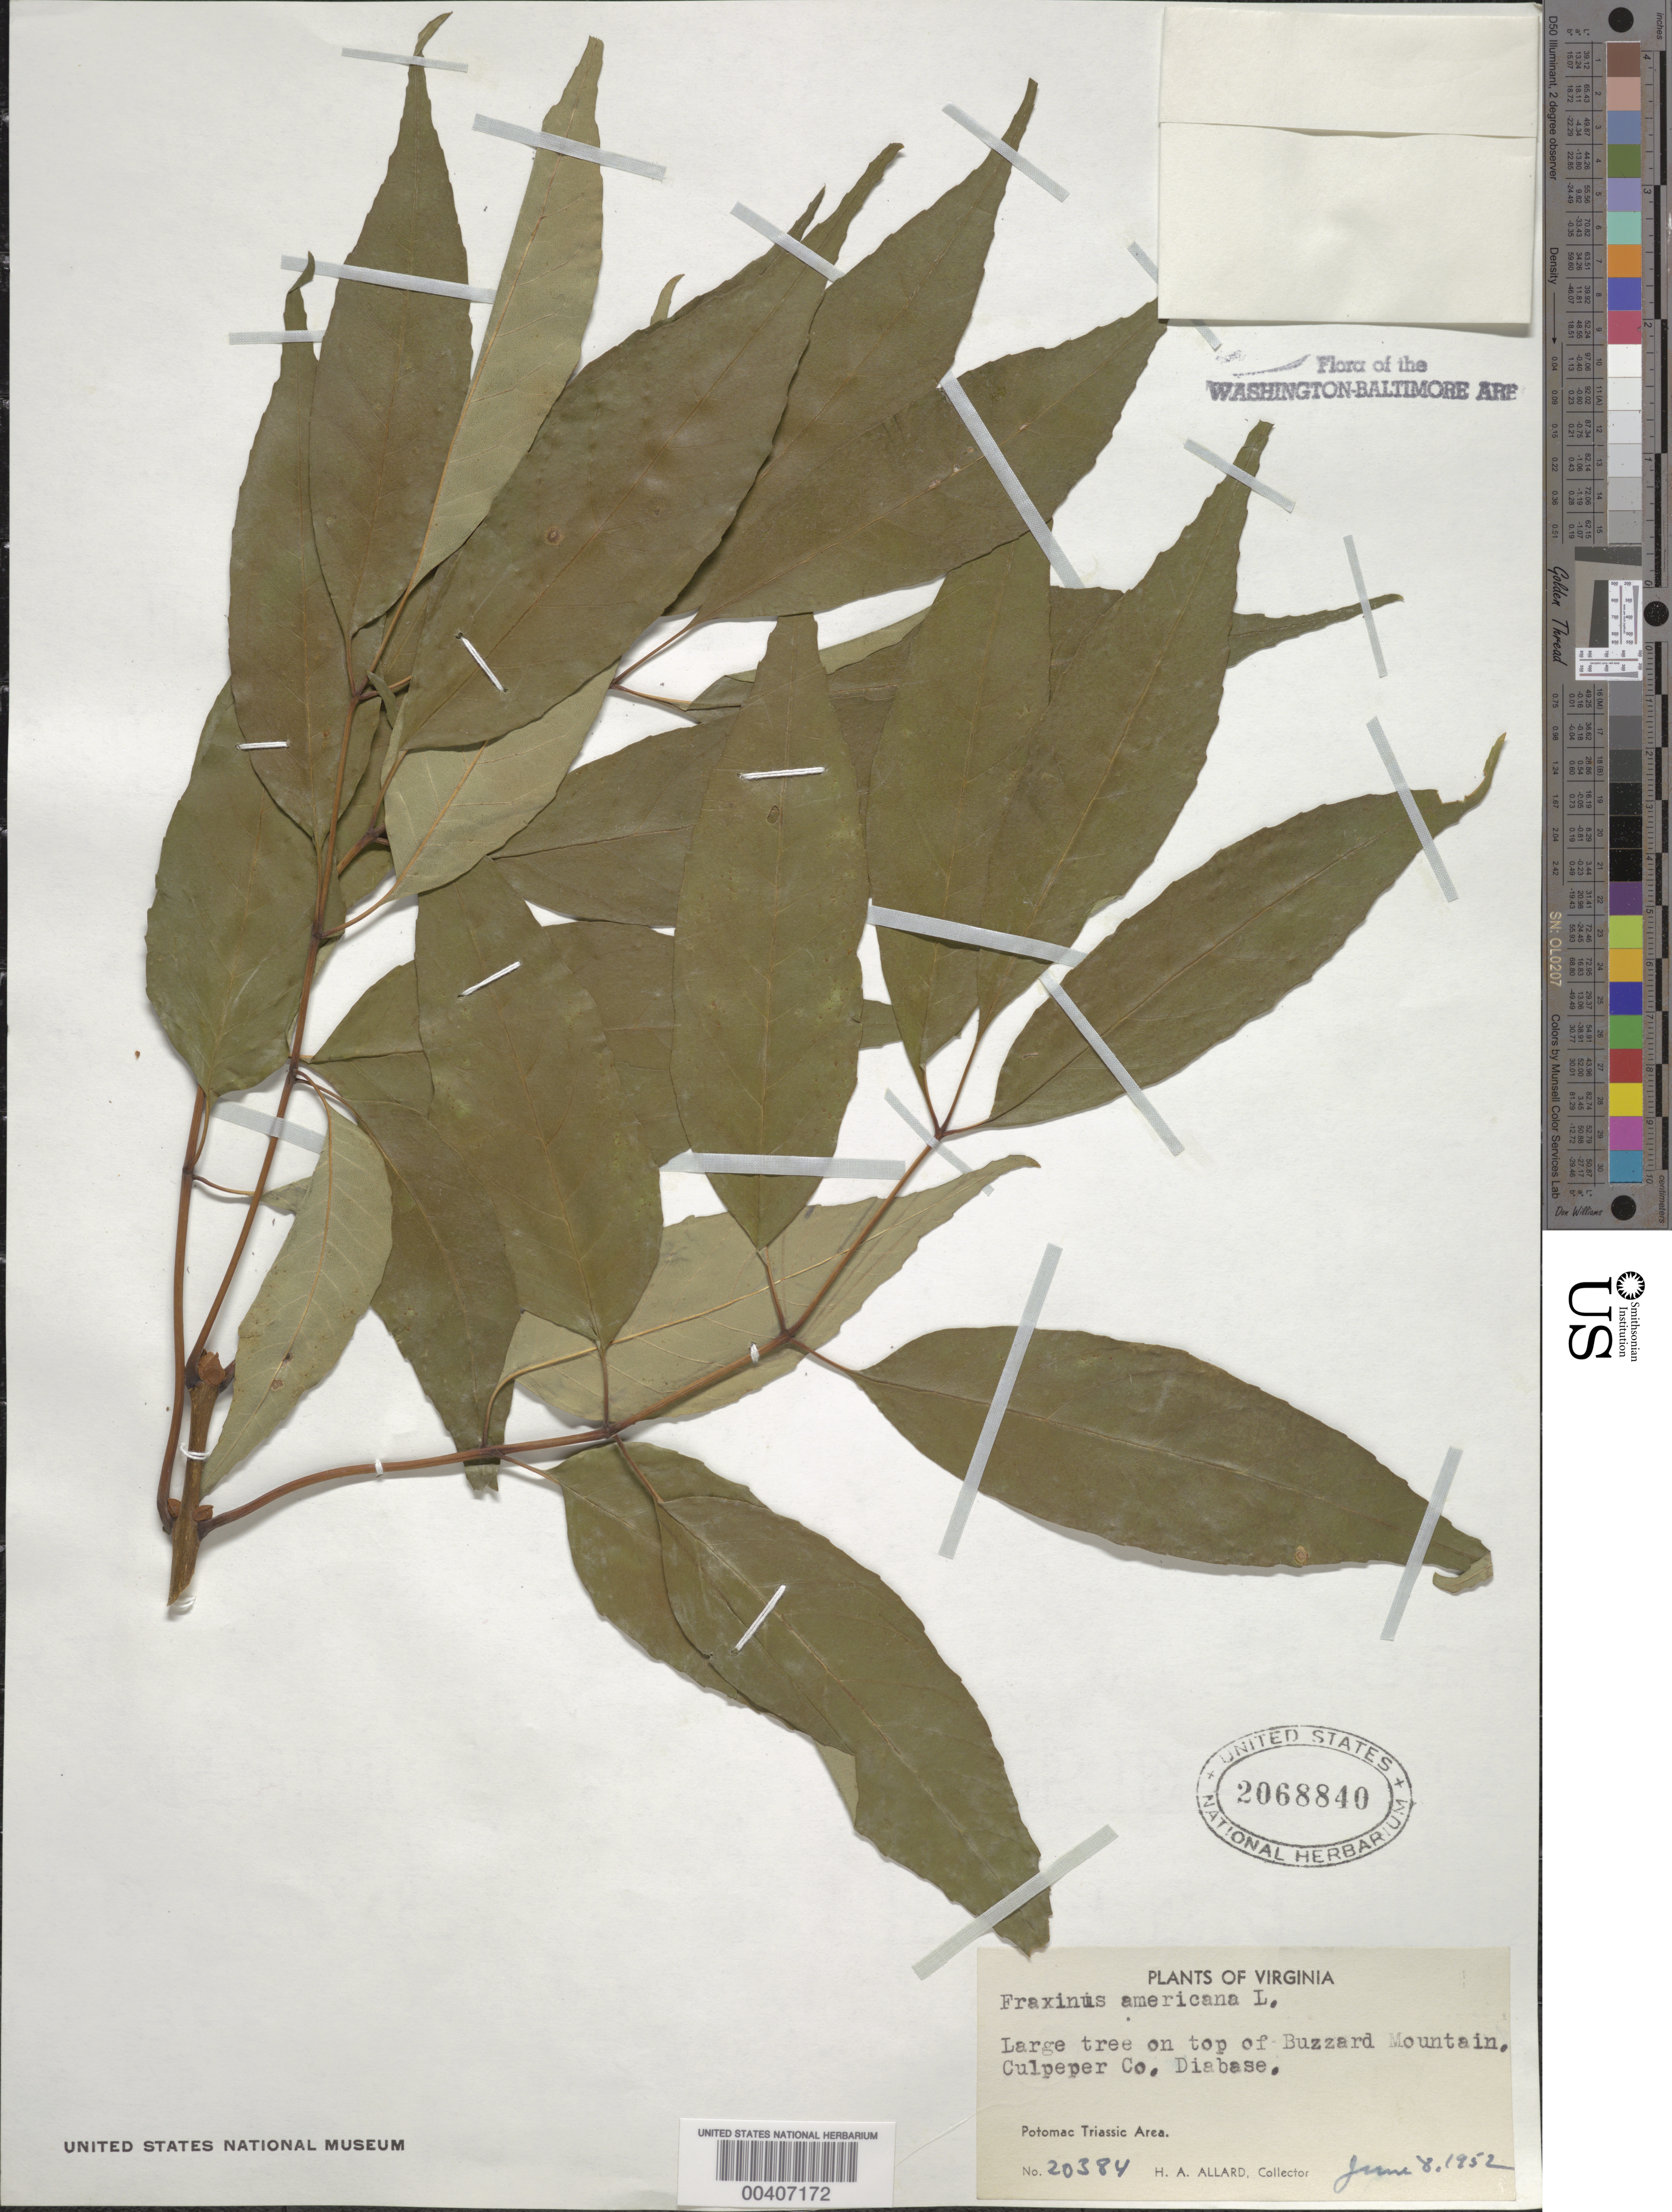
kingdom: Plantae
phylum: Tracheophyta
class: Magnoliopsida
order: Lamiales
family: Oleaceae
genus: Fraxinus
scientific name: Fraxinus americana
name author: L.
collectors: H. A. Allard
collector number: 20384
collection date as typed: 08 Jun 1952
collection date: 1952-06-08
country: United States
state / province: Virginia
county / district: Culpeper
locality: Buzzard Mountain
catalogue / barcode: US 2068840